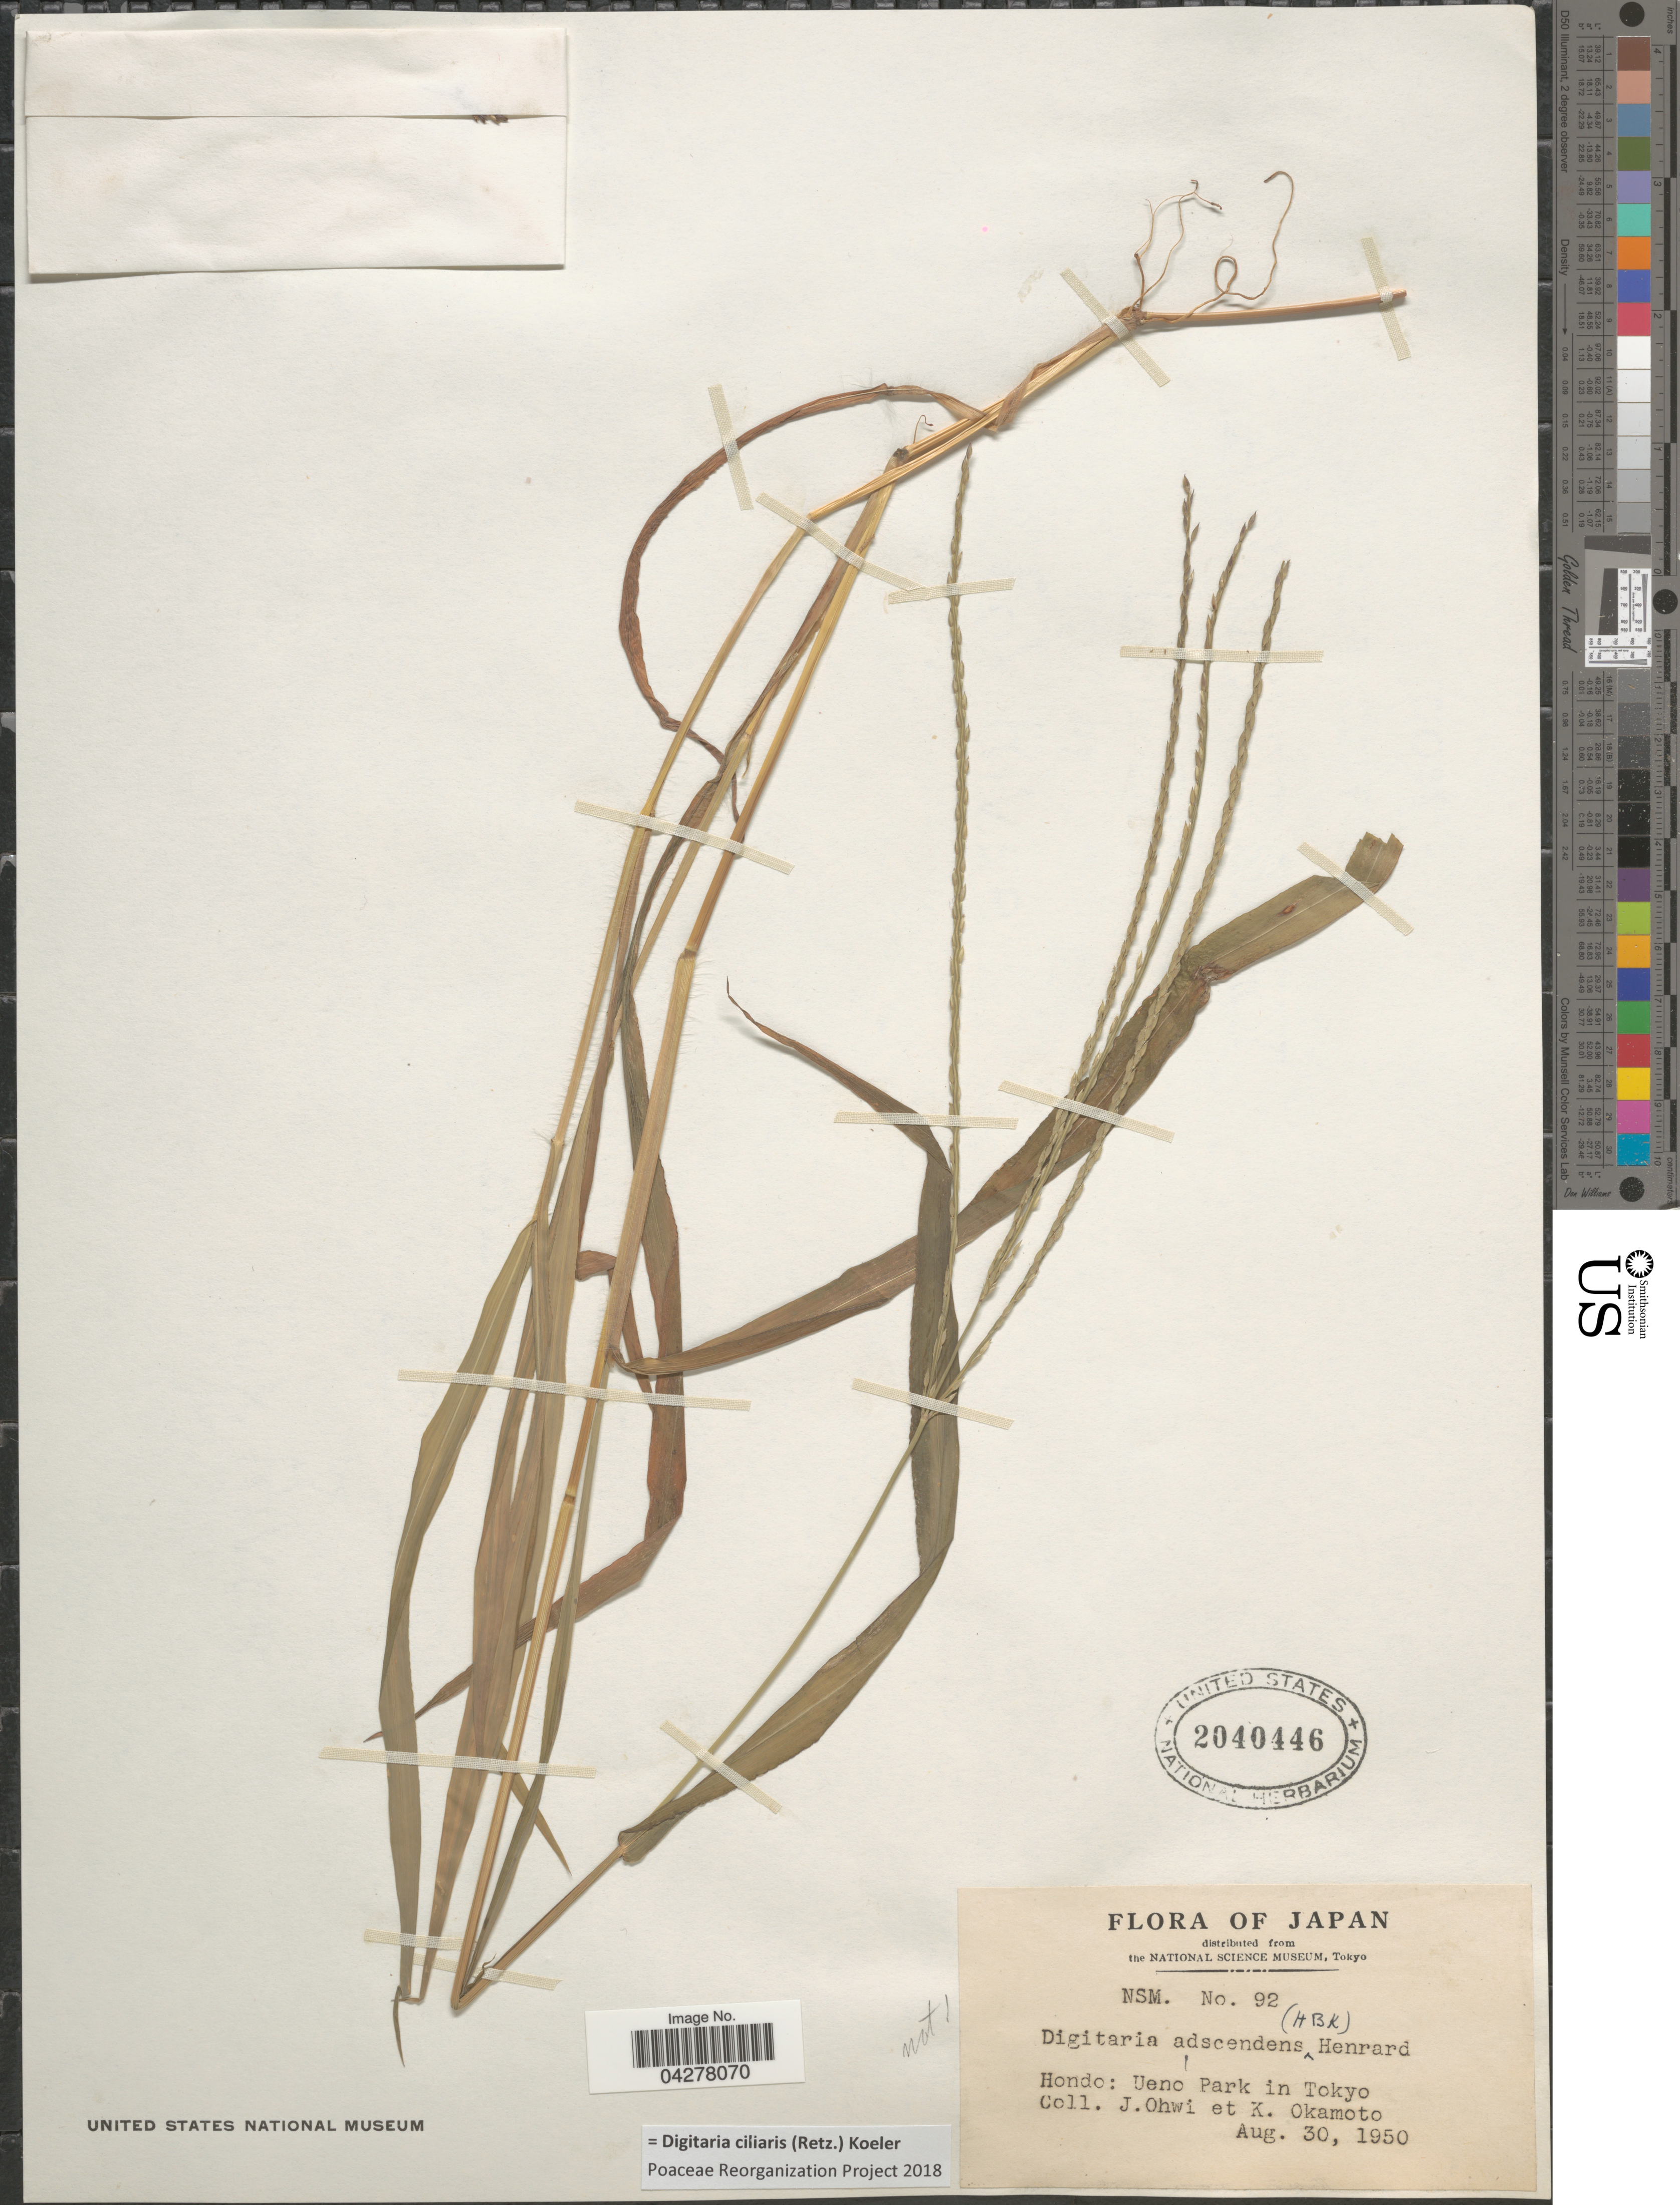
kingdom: Plantae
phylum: Tracheophyta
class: Liliopsida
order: Poales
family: Poaceae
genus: Digitaria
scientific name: Digitaria ciliaris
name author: (Retz.) Koeler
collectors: J. Ohwi & K. Okamoto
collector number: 92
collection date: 1950-08-30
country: Japan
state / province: Tokyo, Federal City of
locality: Hondo: Ueno Park in Tokyo.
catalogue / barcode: US 2040446